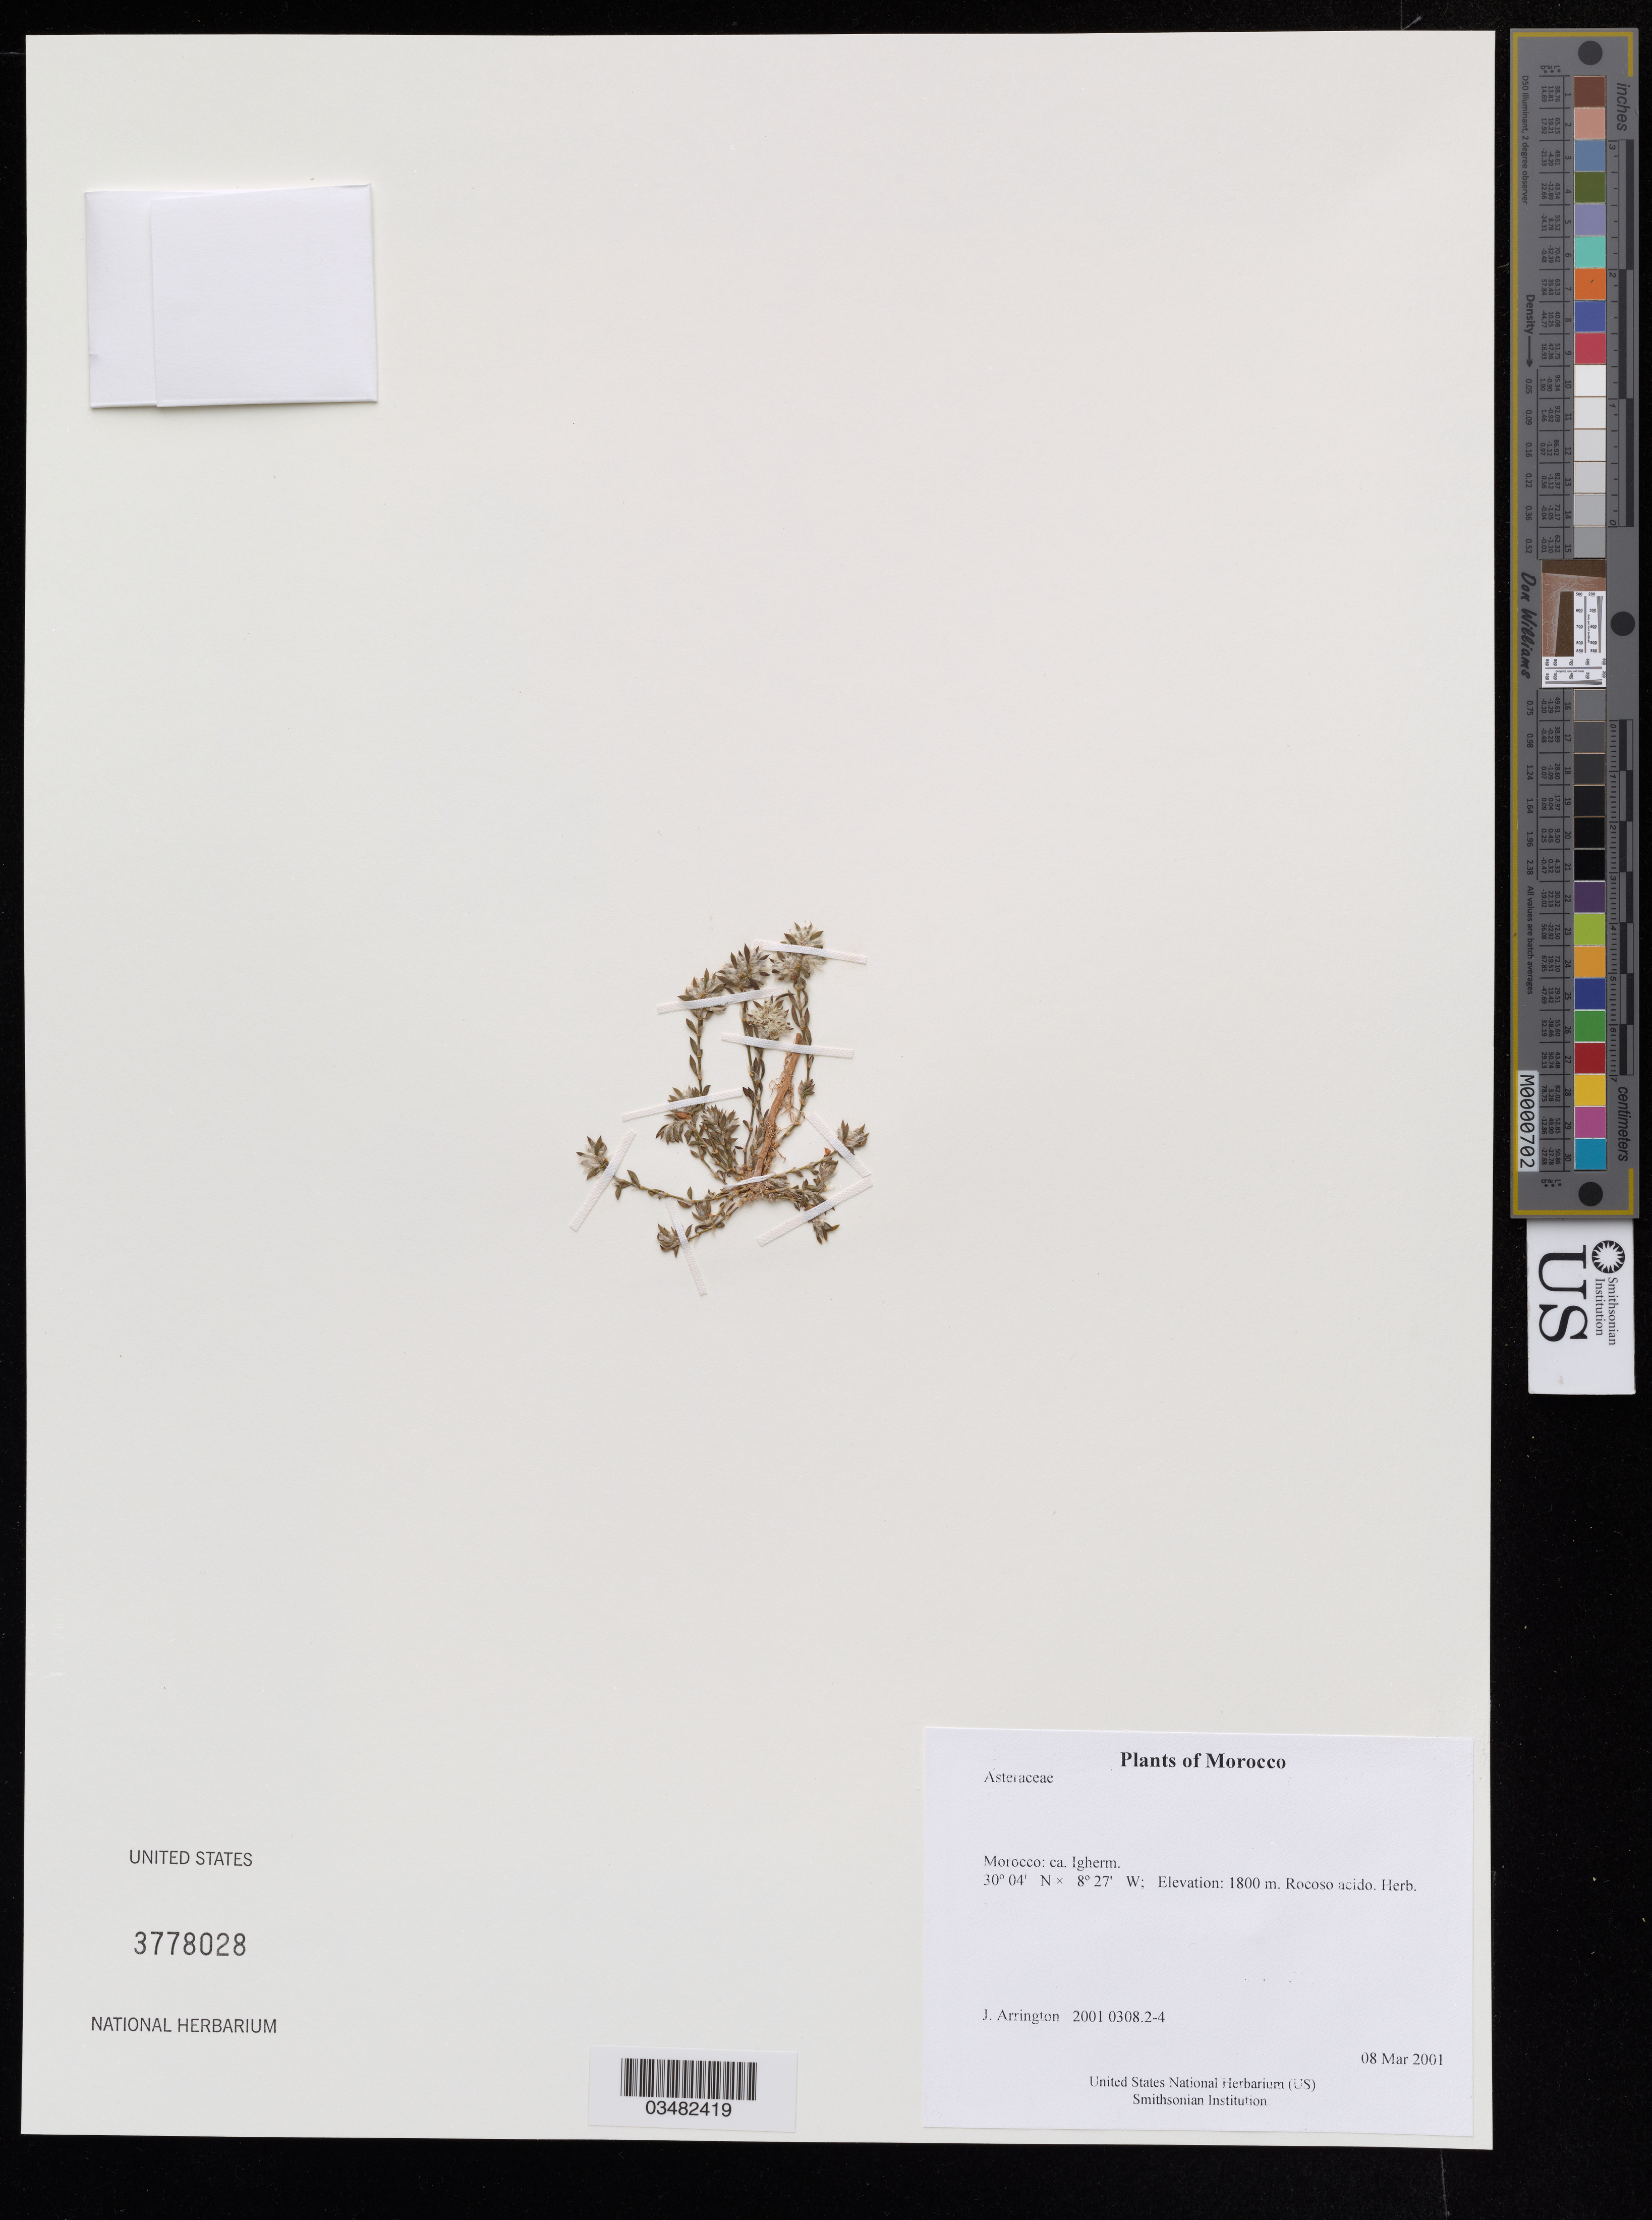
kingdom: Plantae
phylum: Tracheophyta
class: Magnoliopsida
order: Asterales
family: Asteraceae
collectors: J. Arrington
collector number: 2001 0308.2-4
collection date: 2001-03-08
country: Morocco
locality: ca. Igherm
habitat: Rocoso acido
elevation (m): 1800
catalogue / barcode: US 3778028